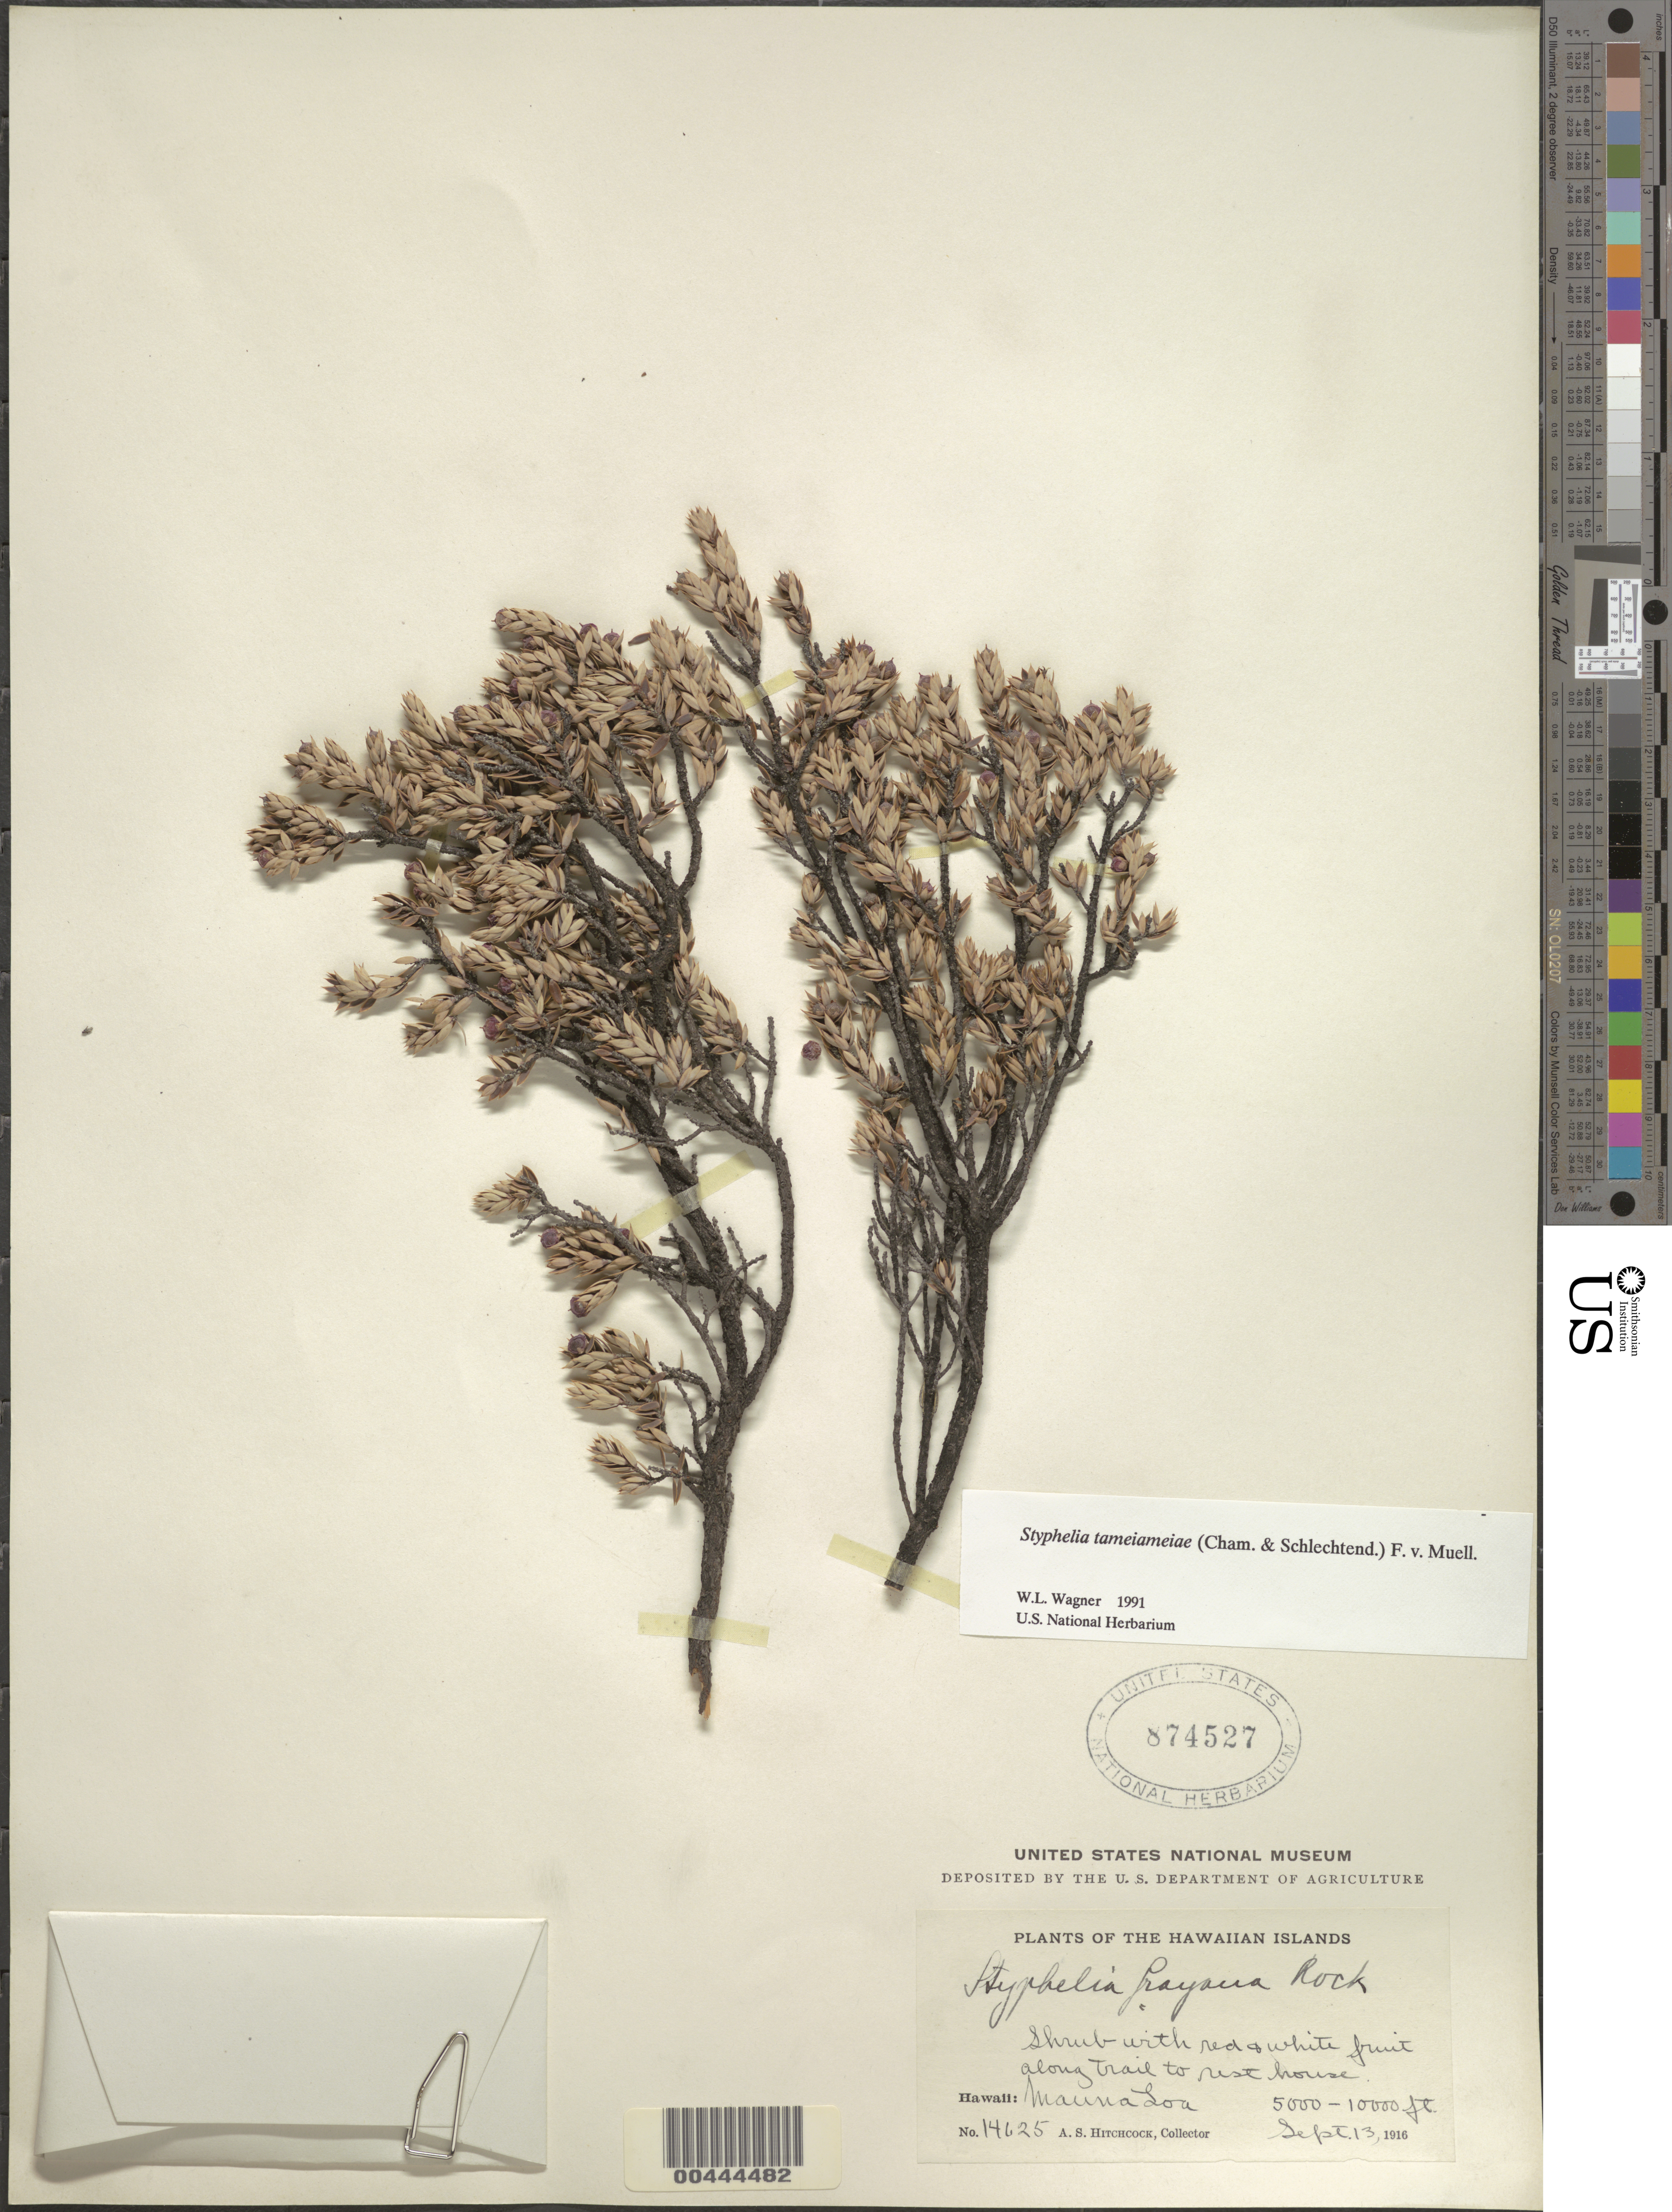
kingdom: Plantae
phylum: Tracheophyta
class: Magnoliopsida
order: Ericales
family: Ericaceae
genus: Leptecophylla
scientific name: Leptecophylla tameiameiae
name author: (Cham. & Schltdl.) C.M. Weiller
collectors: A. S. Hitchcock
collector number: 14625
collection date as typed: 13 Sep 1916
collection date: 1916-09-13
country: United States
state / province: Hawaii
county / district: Hawaii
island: Hawaii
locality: Mauna Loa, along trail to rest house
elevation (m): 1524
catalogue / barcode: US 874527